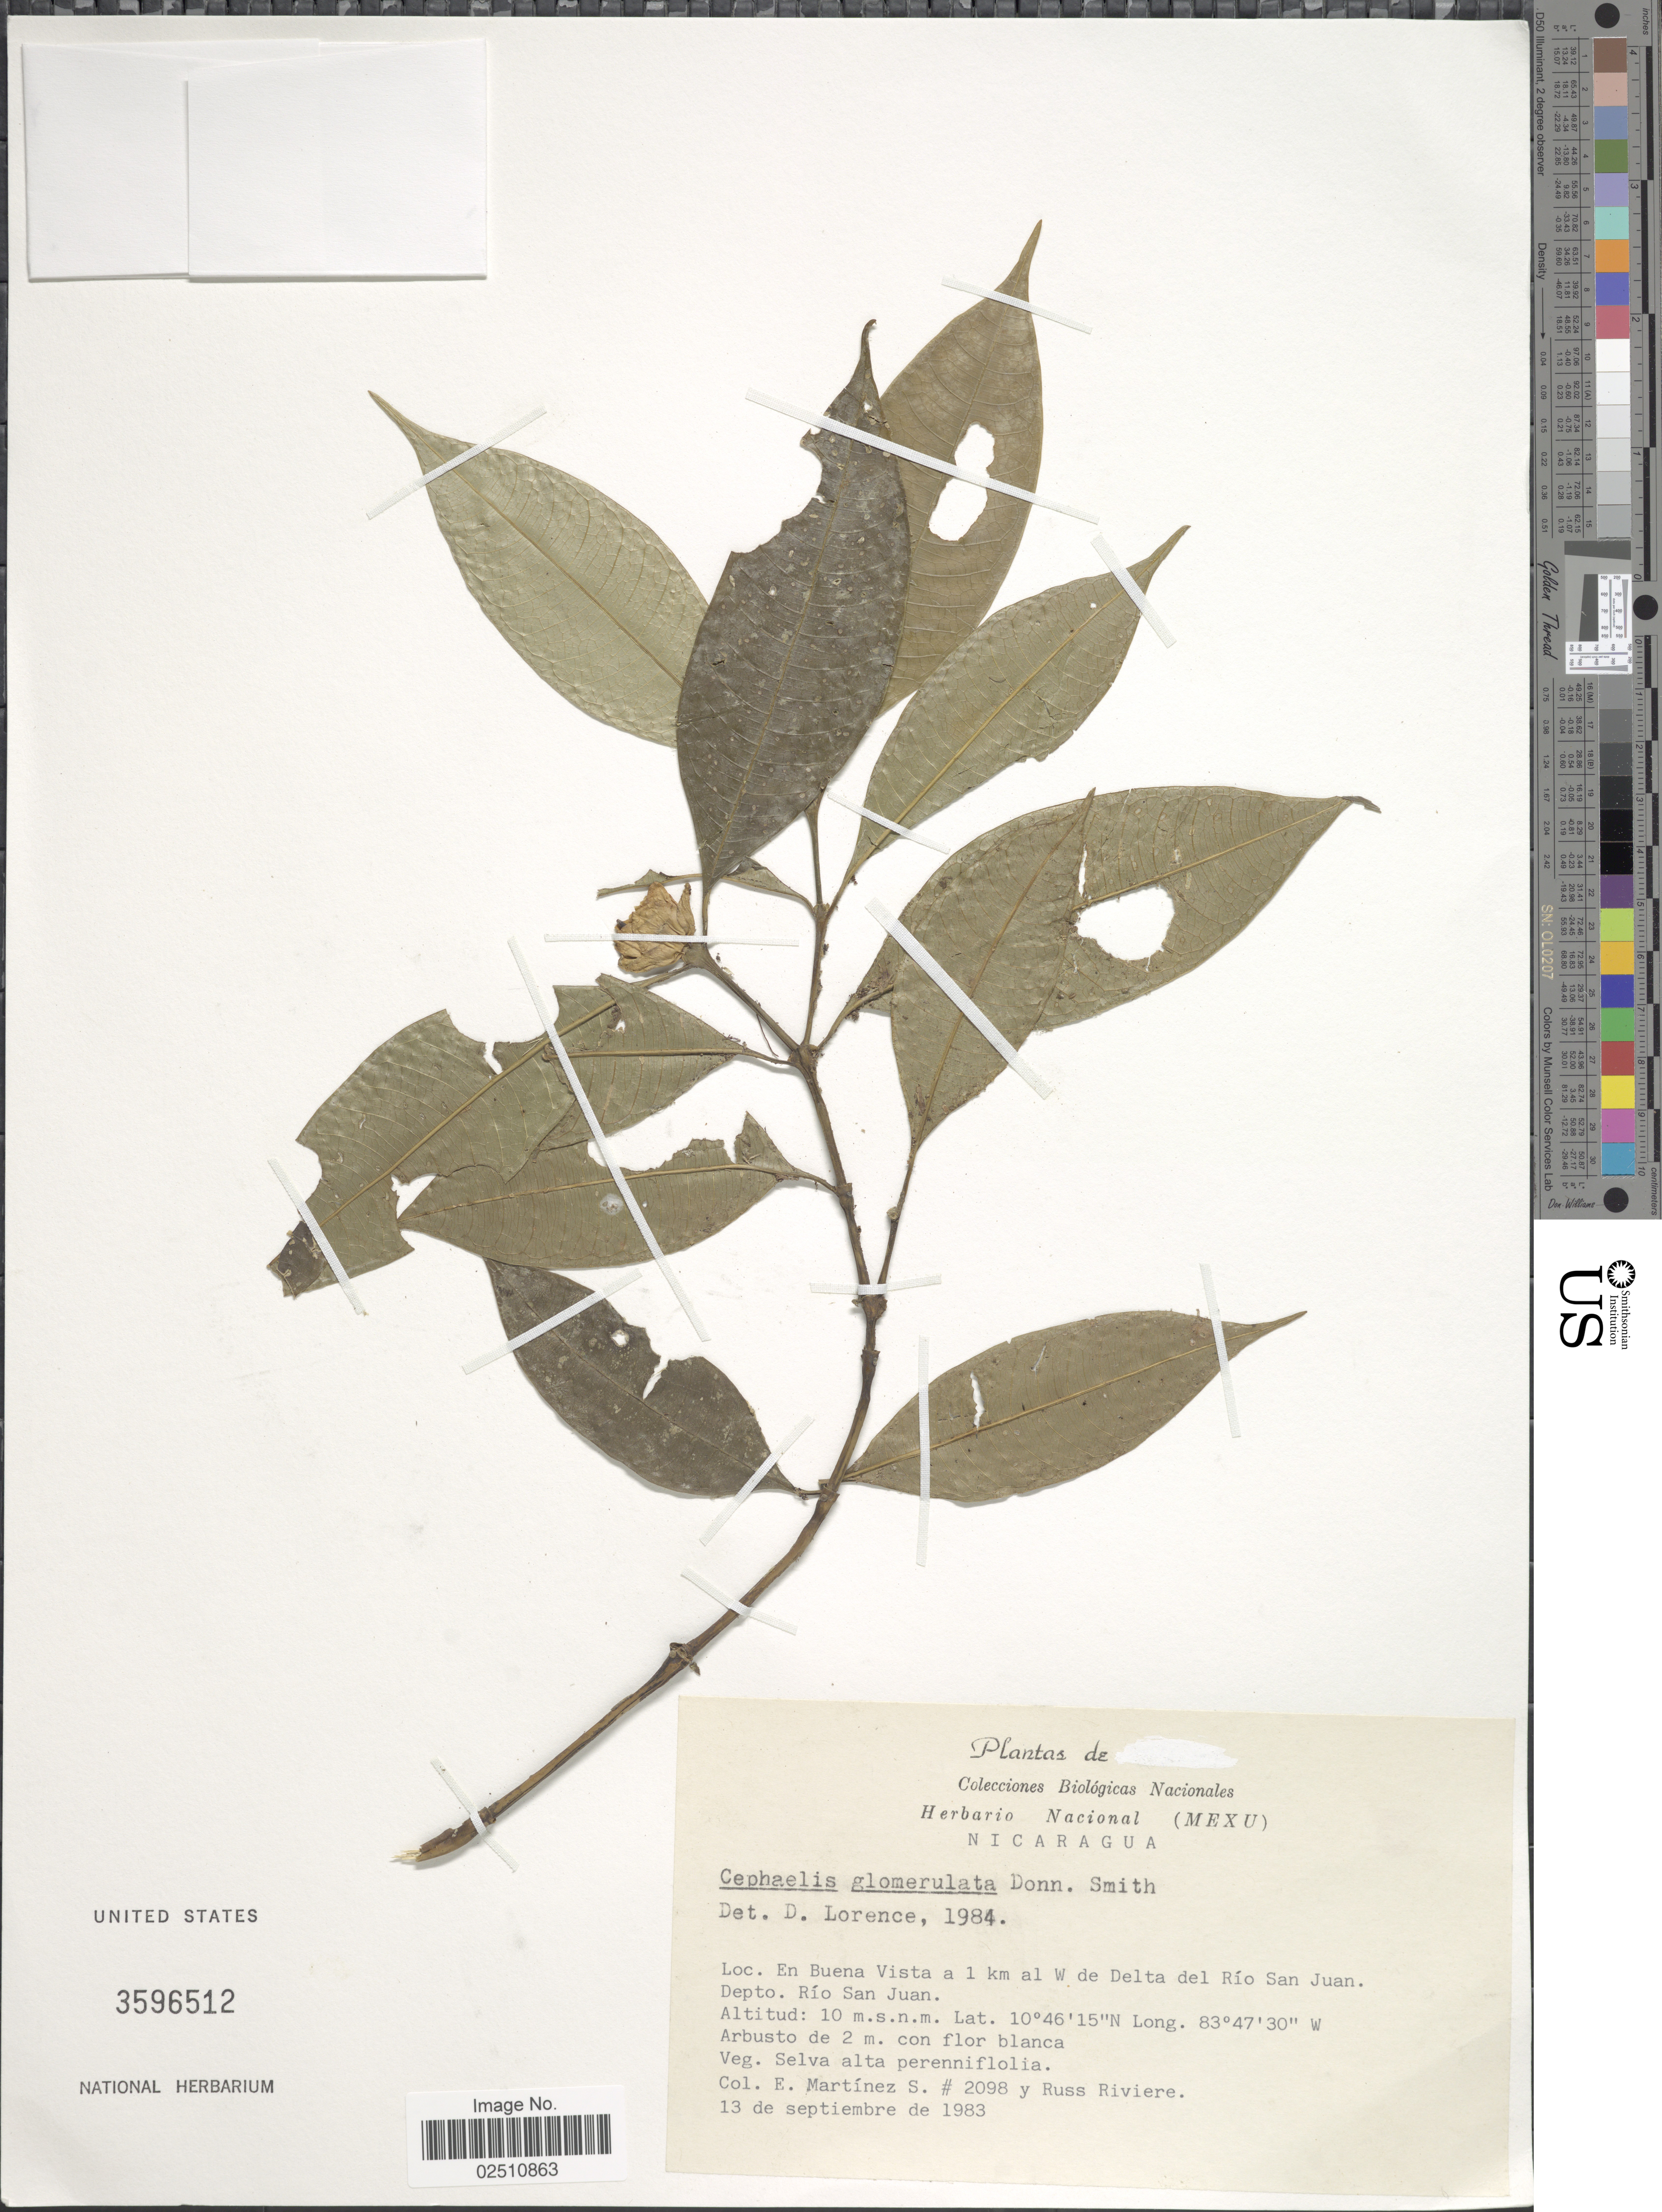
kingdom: Plantae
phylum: Tracheophyta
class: Magnoliopsida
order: Gentianales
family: Rubiaceae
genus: Psychotria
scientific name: Psychotria glomerulata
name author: (Donn. Sm.) Steyerm.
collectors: E. M. Martínez S. & R. Riviere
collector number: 2098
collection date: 1983-09-13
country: Nicaragua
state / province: Rio San Juan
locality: En Buena Vista a 1 km al W de Delta del Rio San Juan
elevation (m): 10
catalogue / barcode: US 3596512